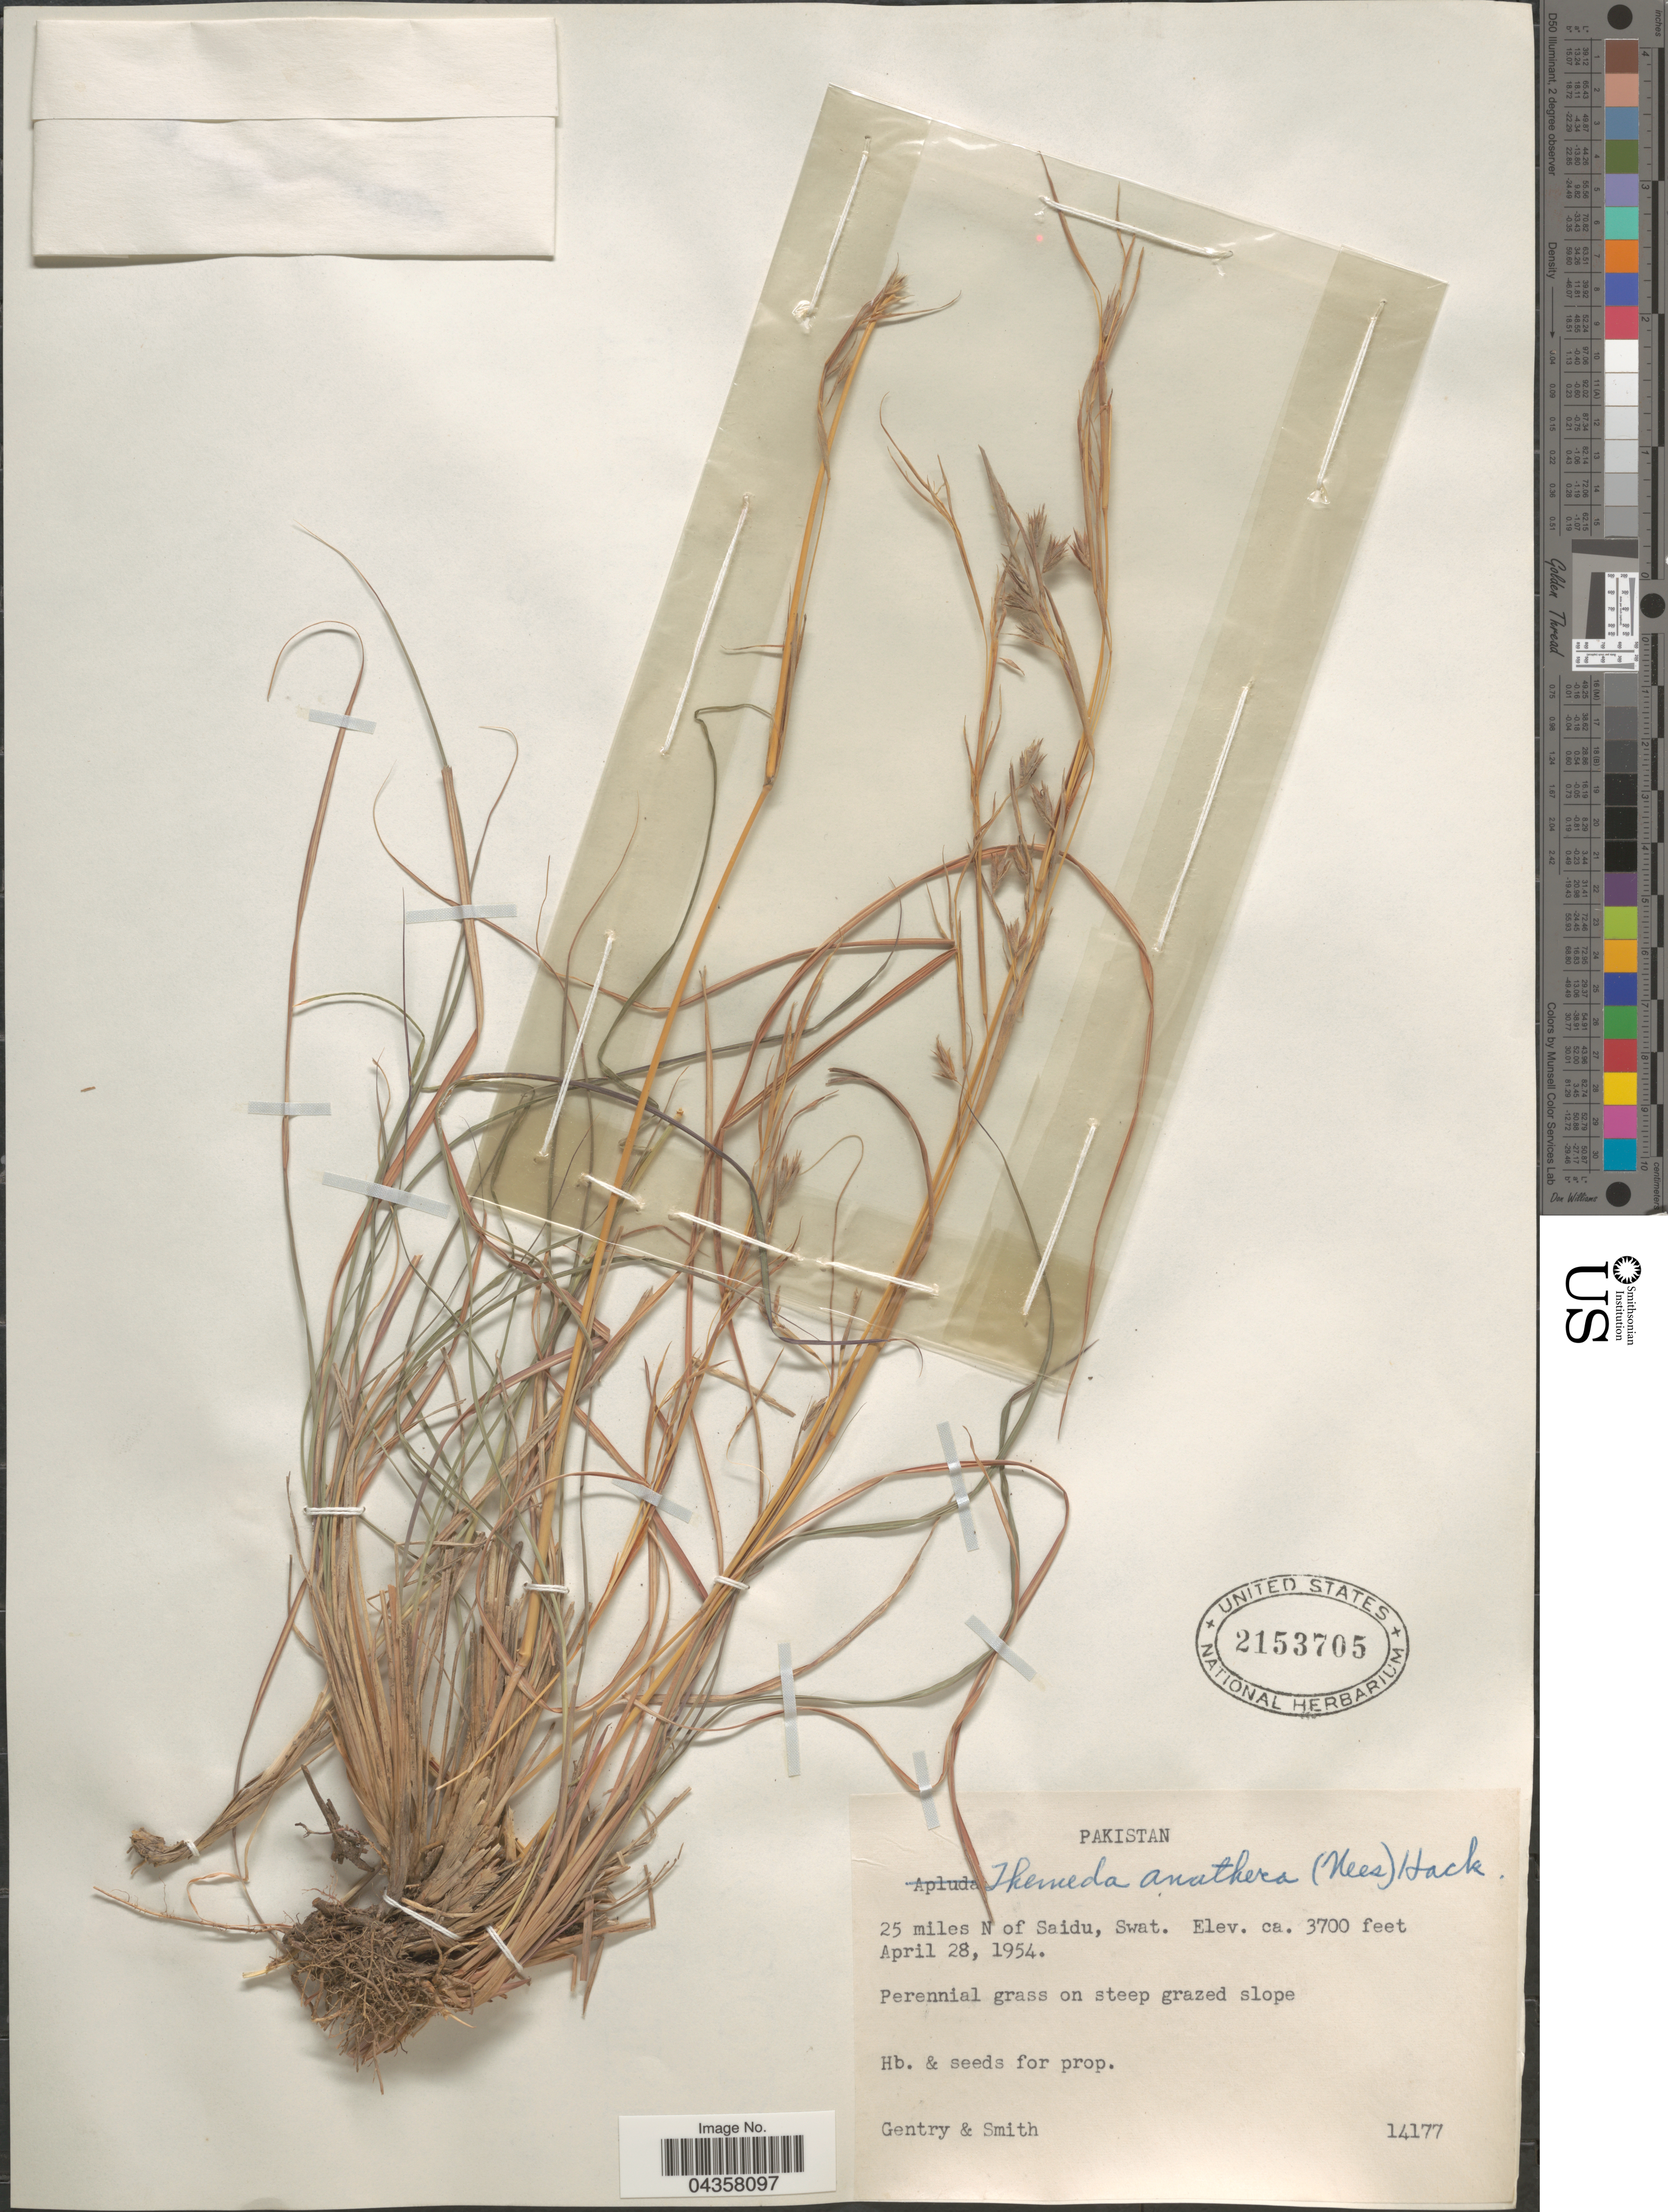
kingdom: Plantae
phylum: Tracheophyta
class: Liliopsida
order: Poales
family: Poaceae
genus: Themeda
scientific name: Themeda anathera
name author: (Nees) Hack.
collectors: Gentry, -- & -- Smith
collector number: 14177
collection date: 1954-04-28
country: Pakistan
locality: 25 miles N of Saidu, Swat.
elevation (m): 1128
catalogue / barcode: US 2153705